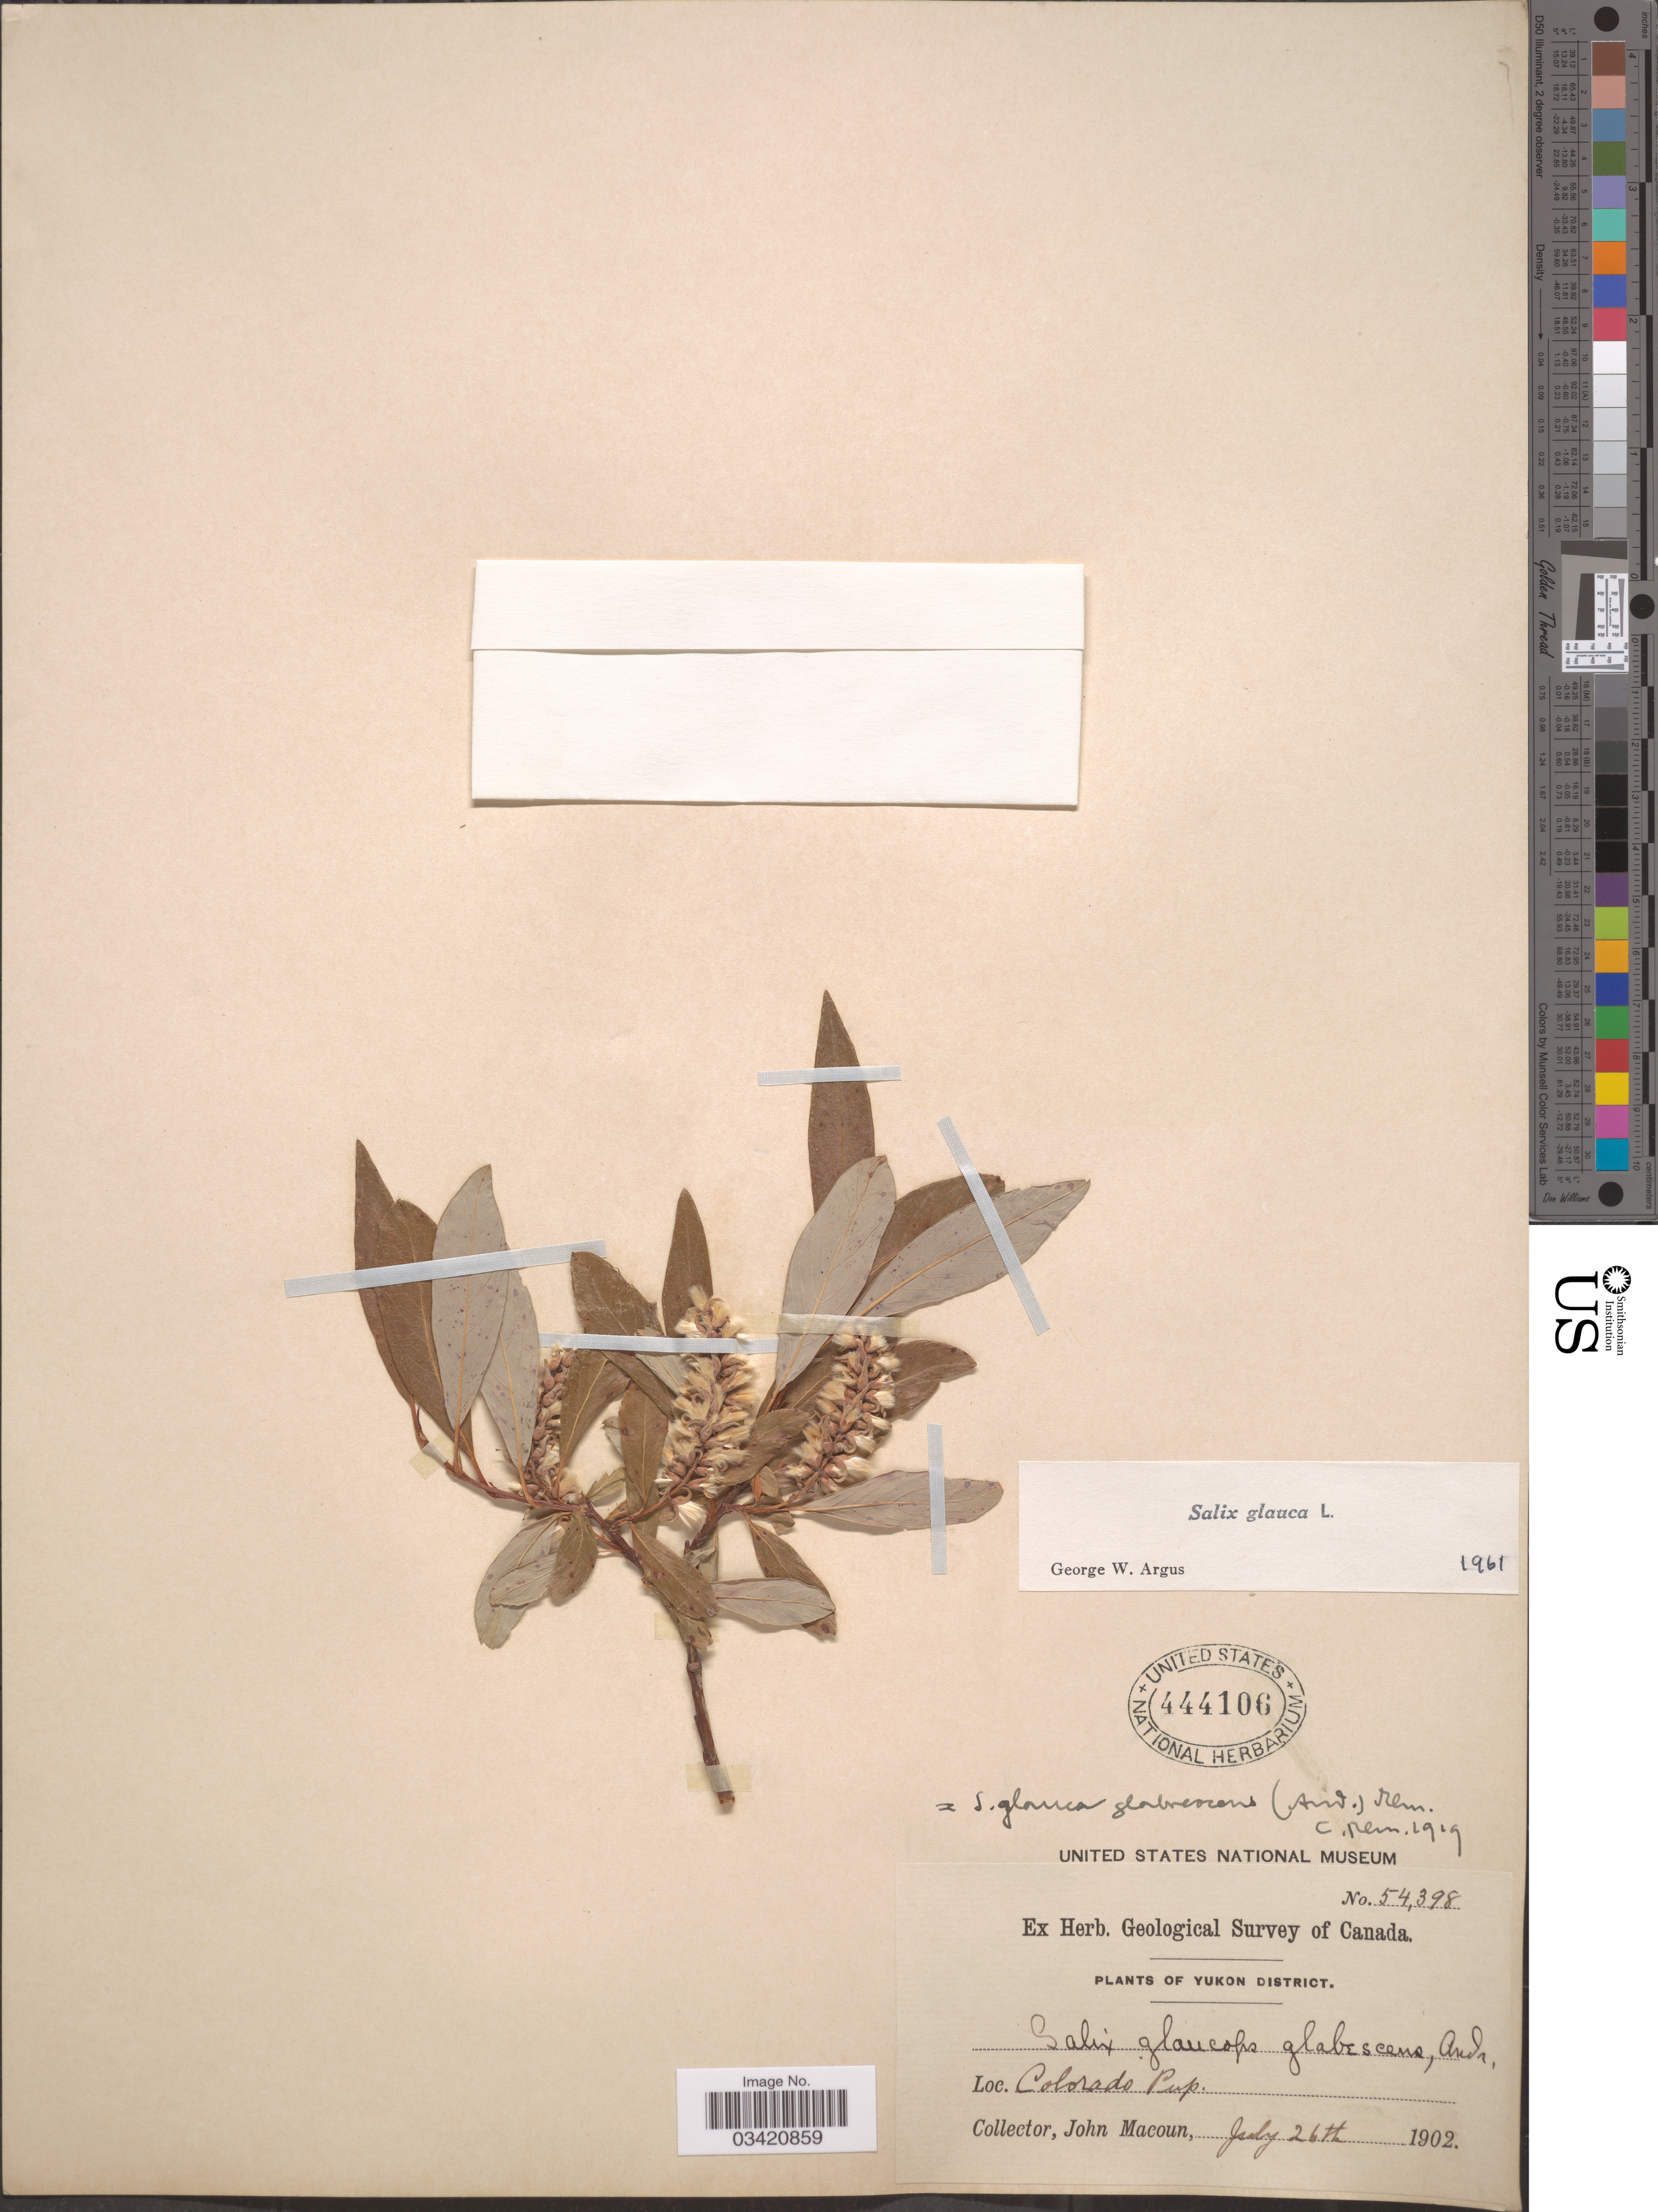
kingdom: Plantae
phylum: Tracheophyta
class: Magnoliopsida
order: Malpighiales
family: Salicaceae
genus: Salix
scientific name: Salix glauca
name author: L.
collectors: J. Macoun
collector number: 54398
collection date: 1902-07-26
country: Canada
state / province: Yukon Territory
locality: Yukon District. Colorado Pup.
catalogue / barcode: US 444106